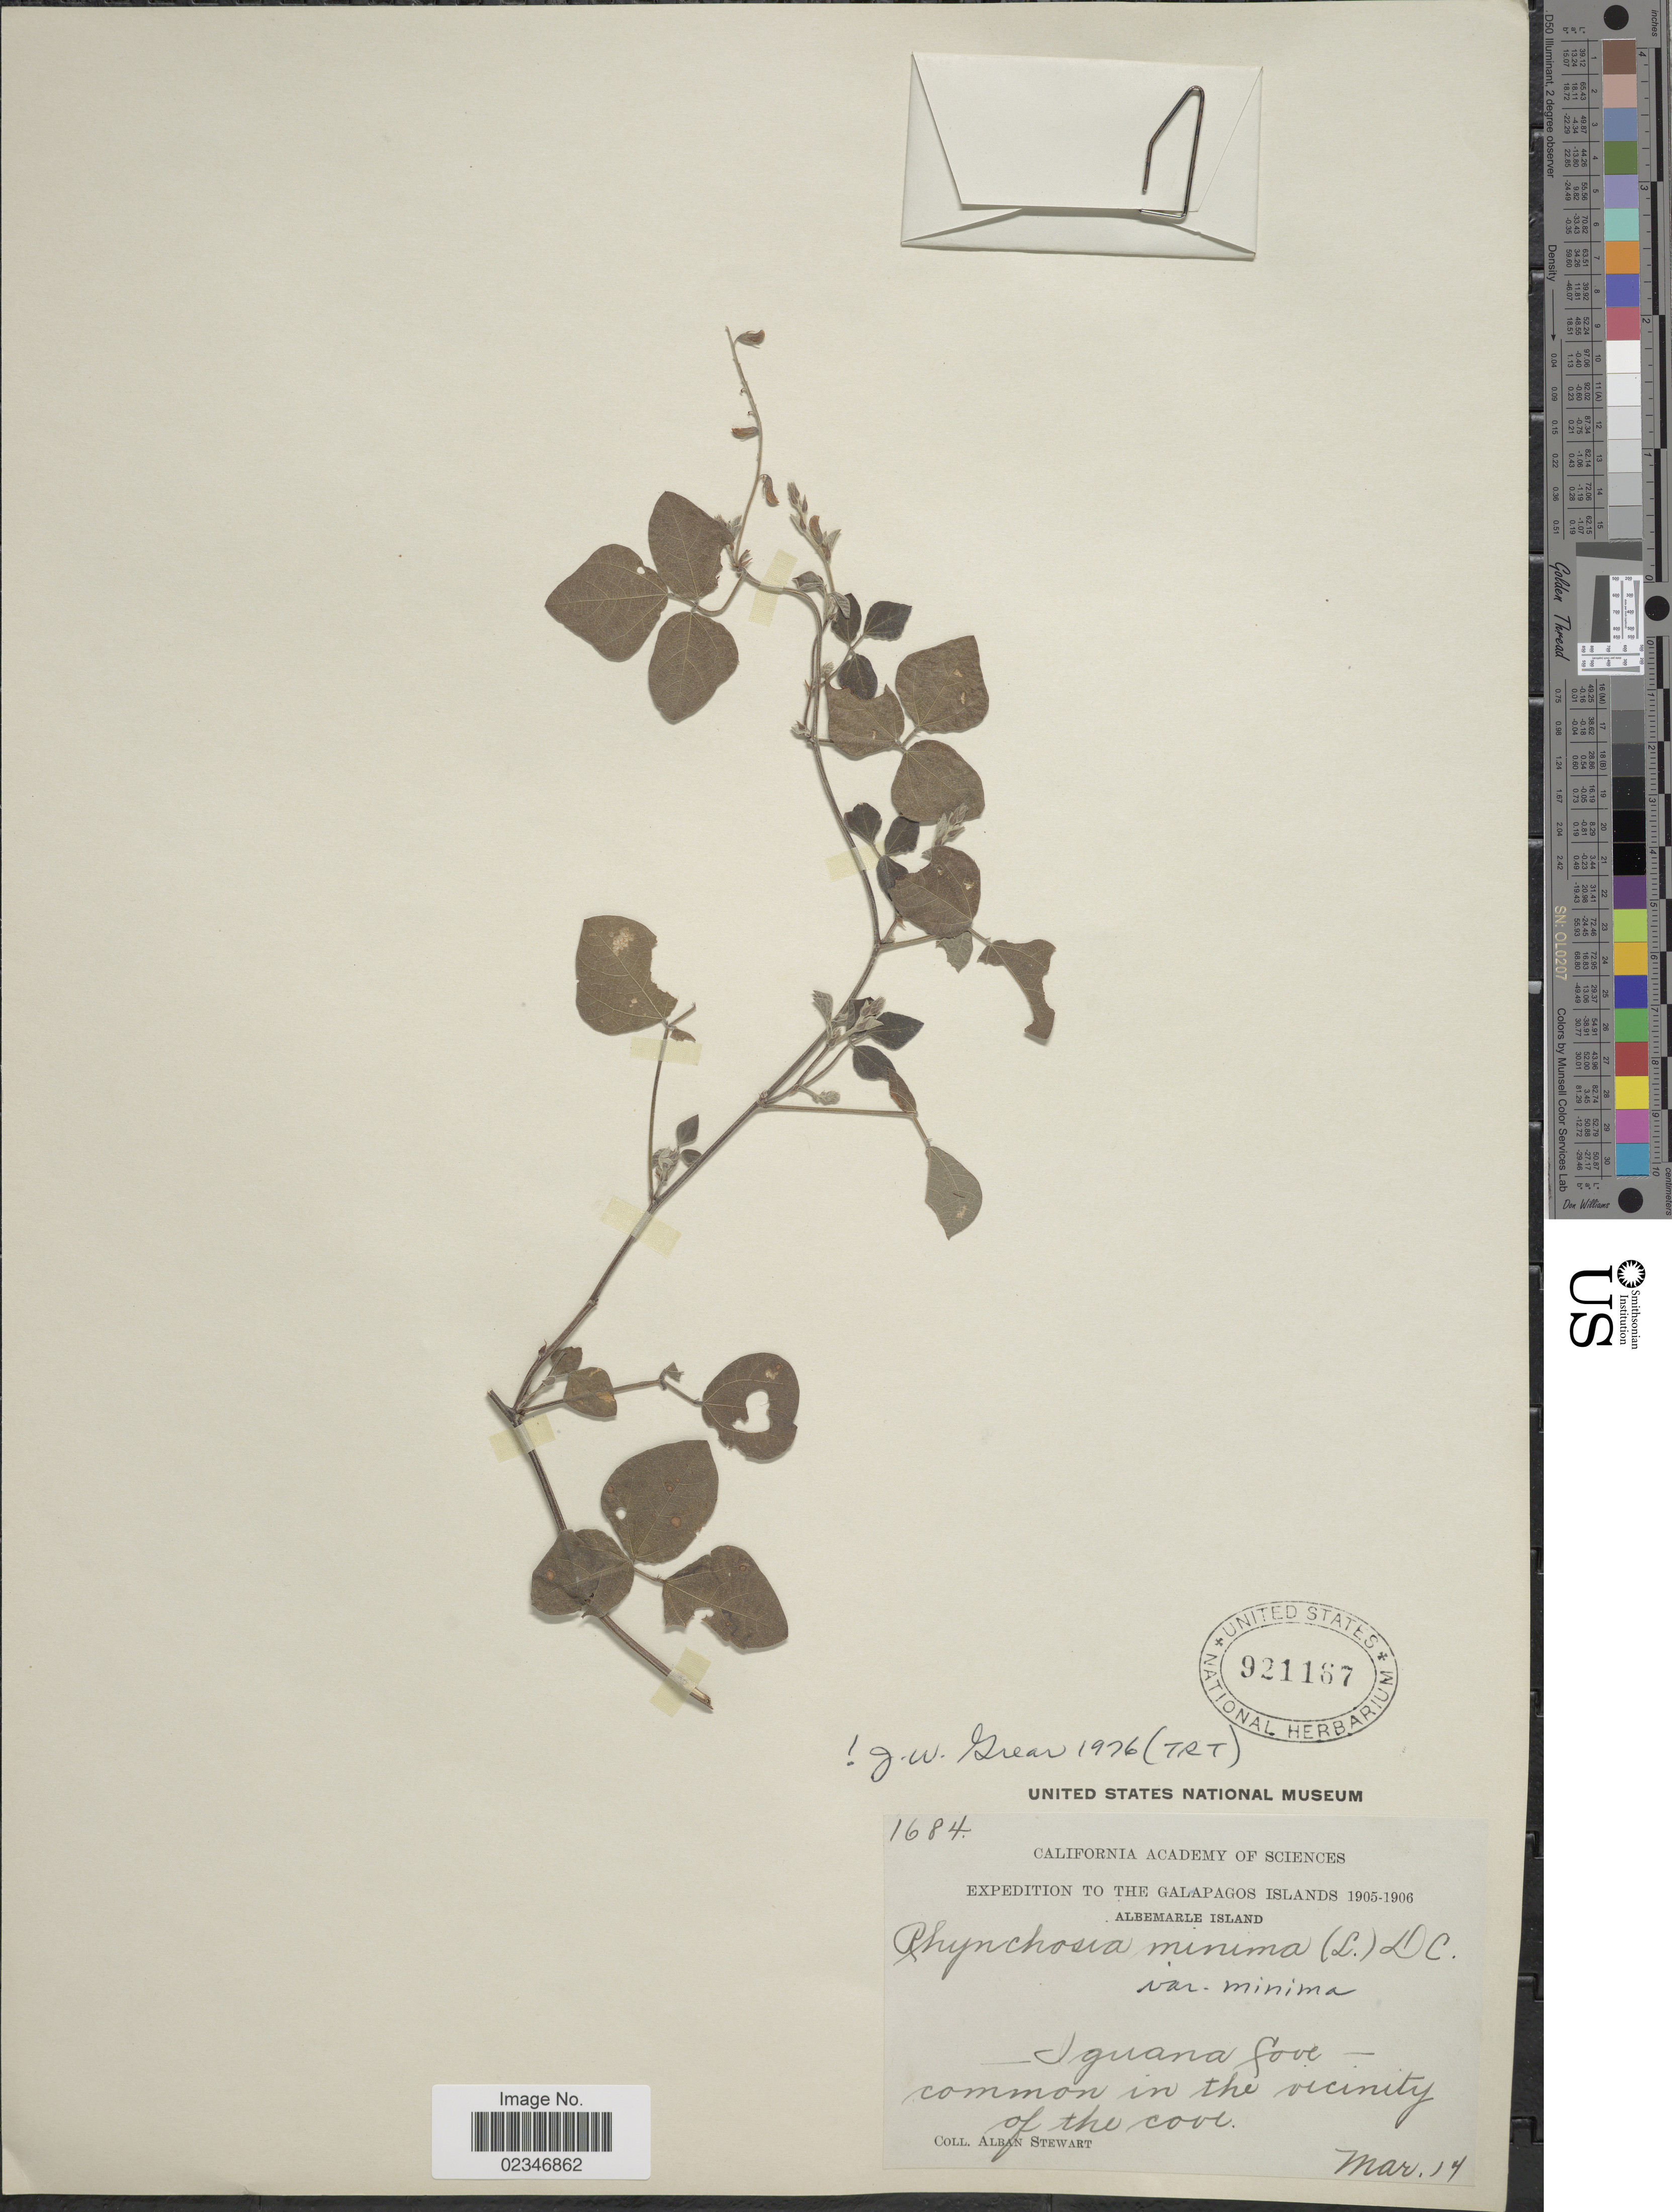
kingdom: Plantae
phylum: Tracheophyta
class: Magnoliopsida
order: Fabales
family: Fabaceae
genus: Rhynchosia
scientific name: Rhynchosia minima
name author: (L.) DC.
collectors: A. Stewart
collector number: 1684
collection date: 1905-03-14/1906-03-14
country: Ecuador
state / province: Colón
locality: The Galapagos Islands, Albemarle Island, Iguana Cove, common in the vicinity of the cove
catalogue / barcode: US 921167